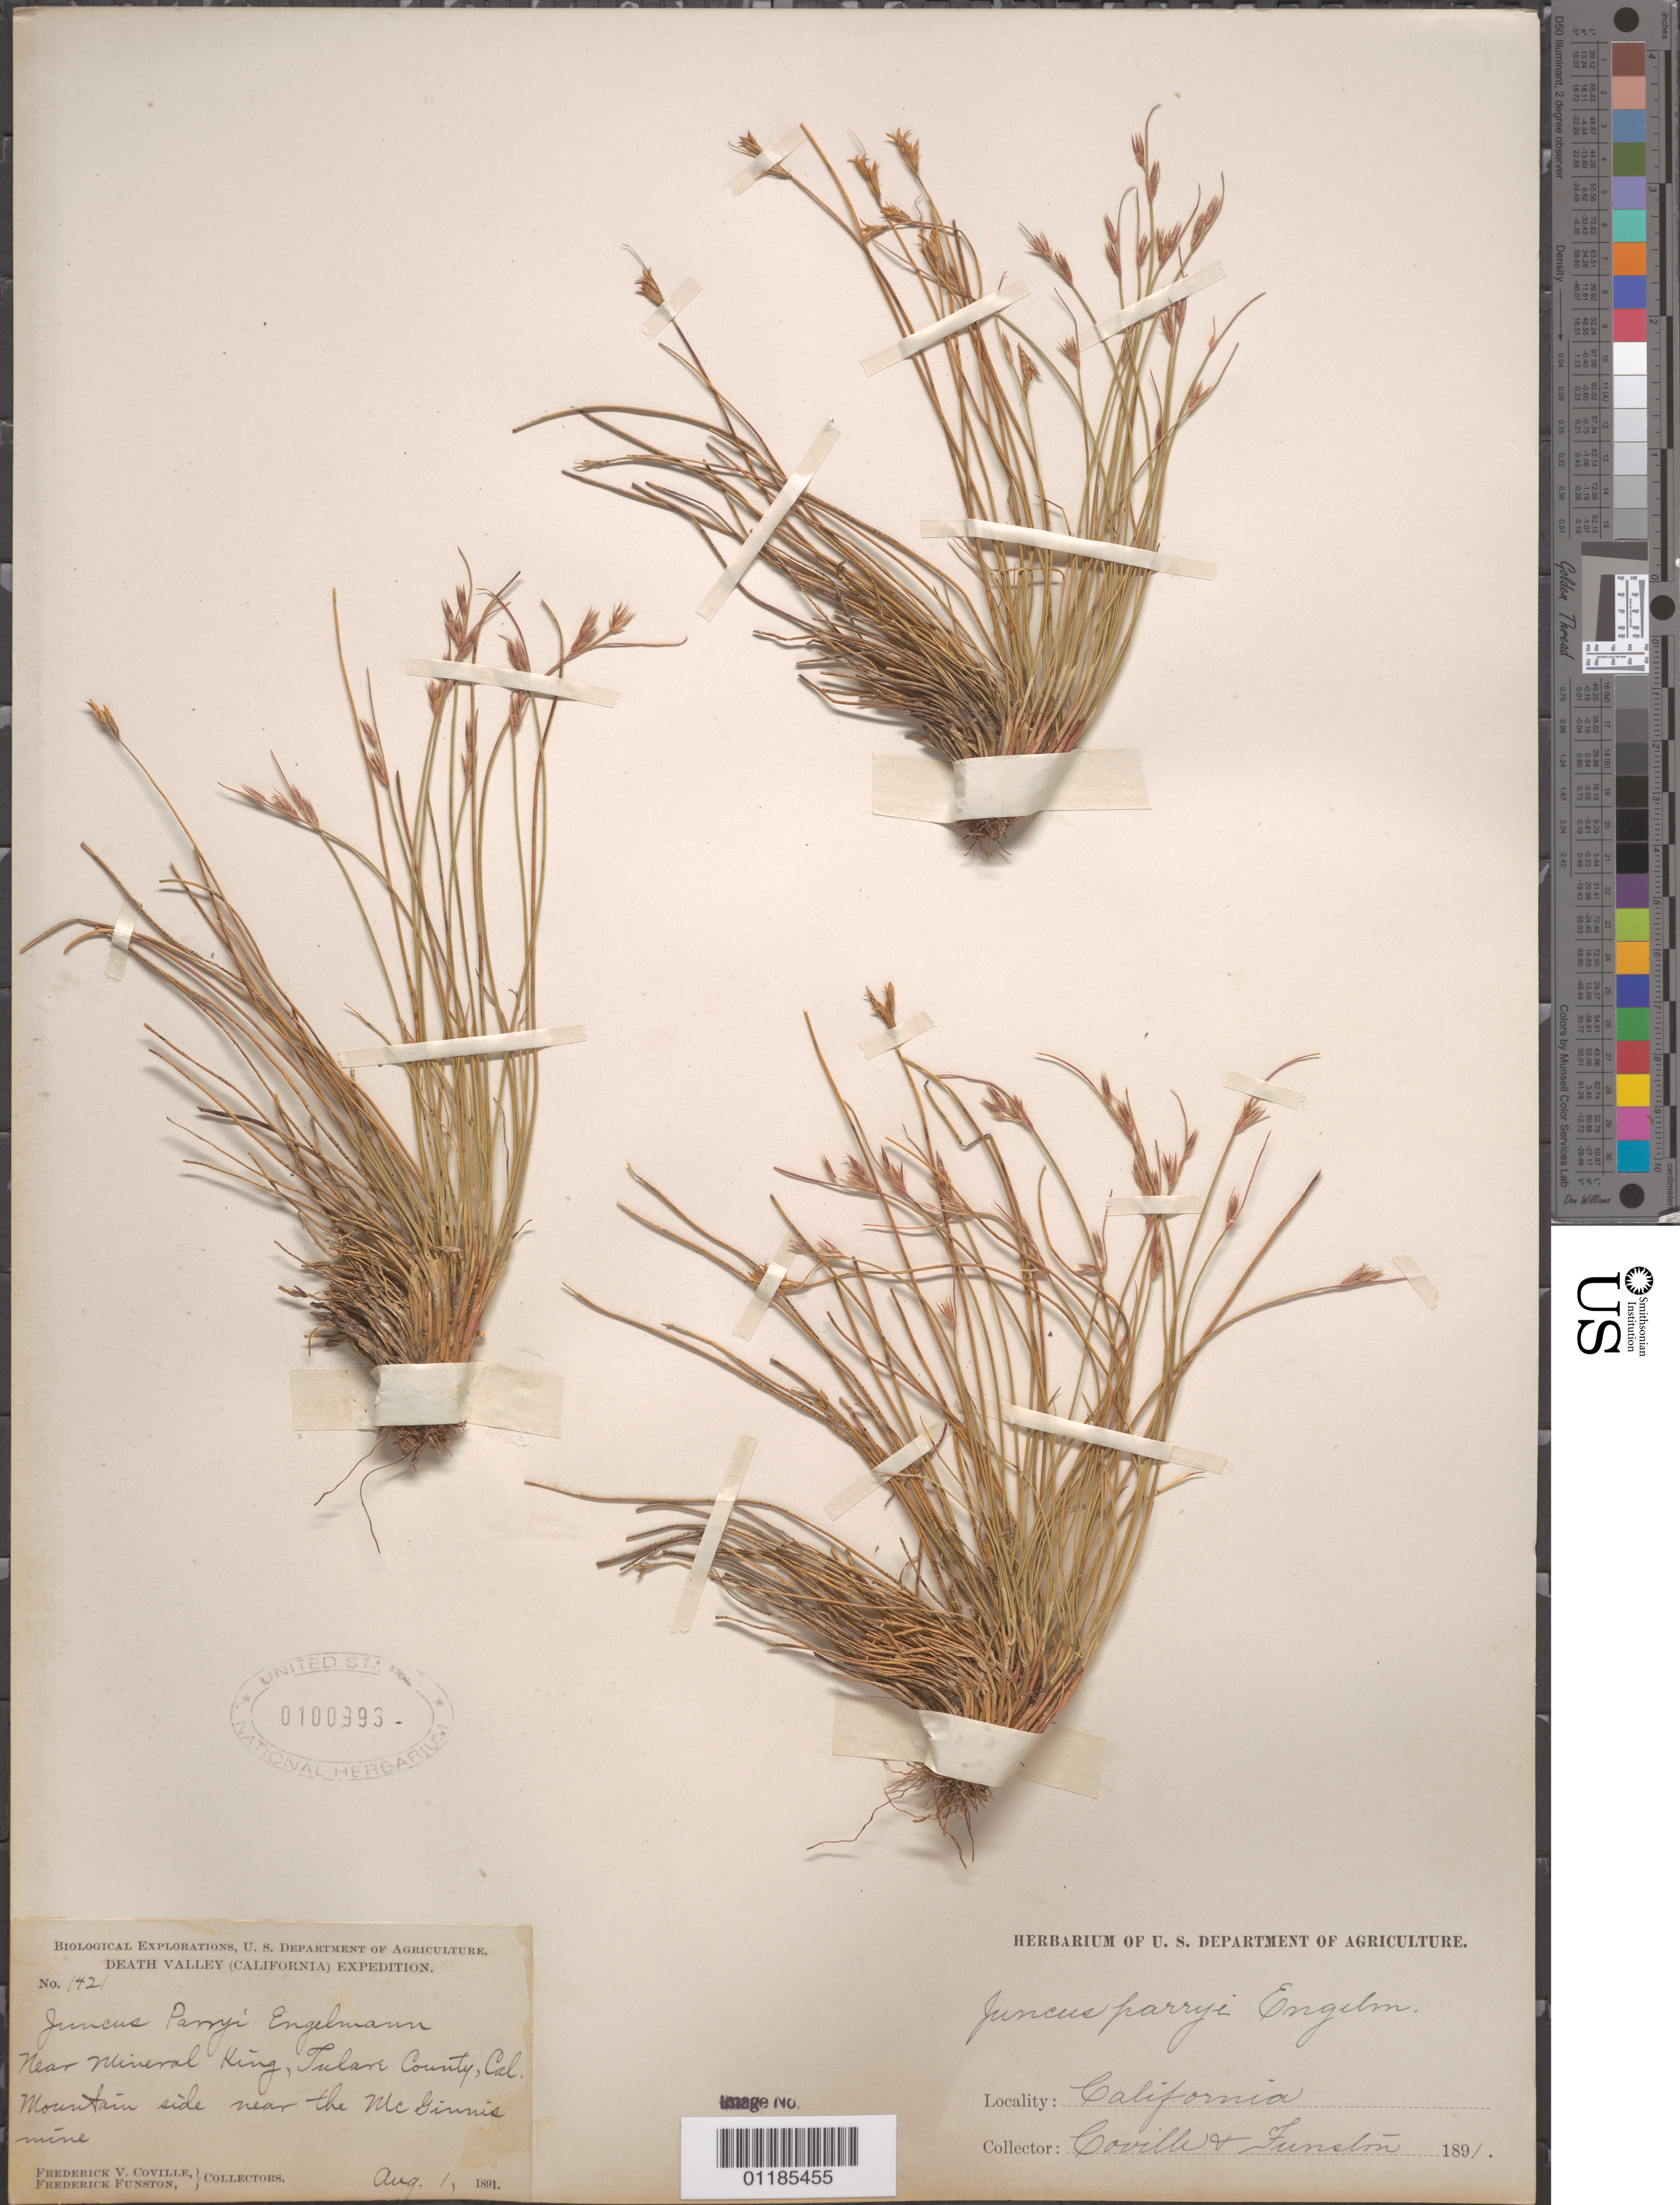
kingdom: Plantae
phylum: Tracheophyta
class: Liliopsida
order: Poales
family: Juncaceae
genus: Juncus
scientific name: Juncus parryi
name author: Engelm.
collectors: F. V. Coville & F. Funston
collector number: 1421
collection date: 1891-08-01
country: United States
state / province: California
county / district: Tulare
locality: At Mineral King, mountain side near the McGinnis Mine.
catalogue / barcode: US 100998